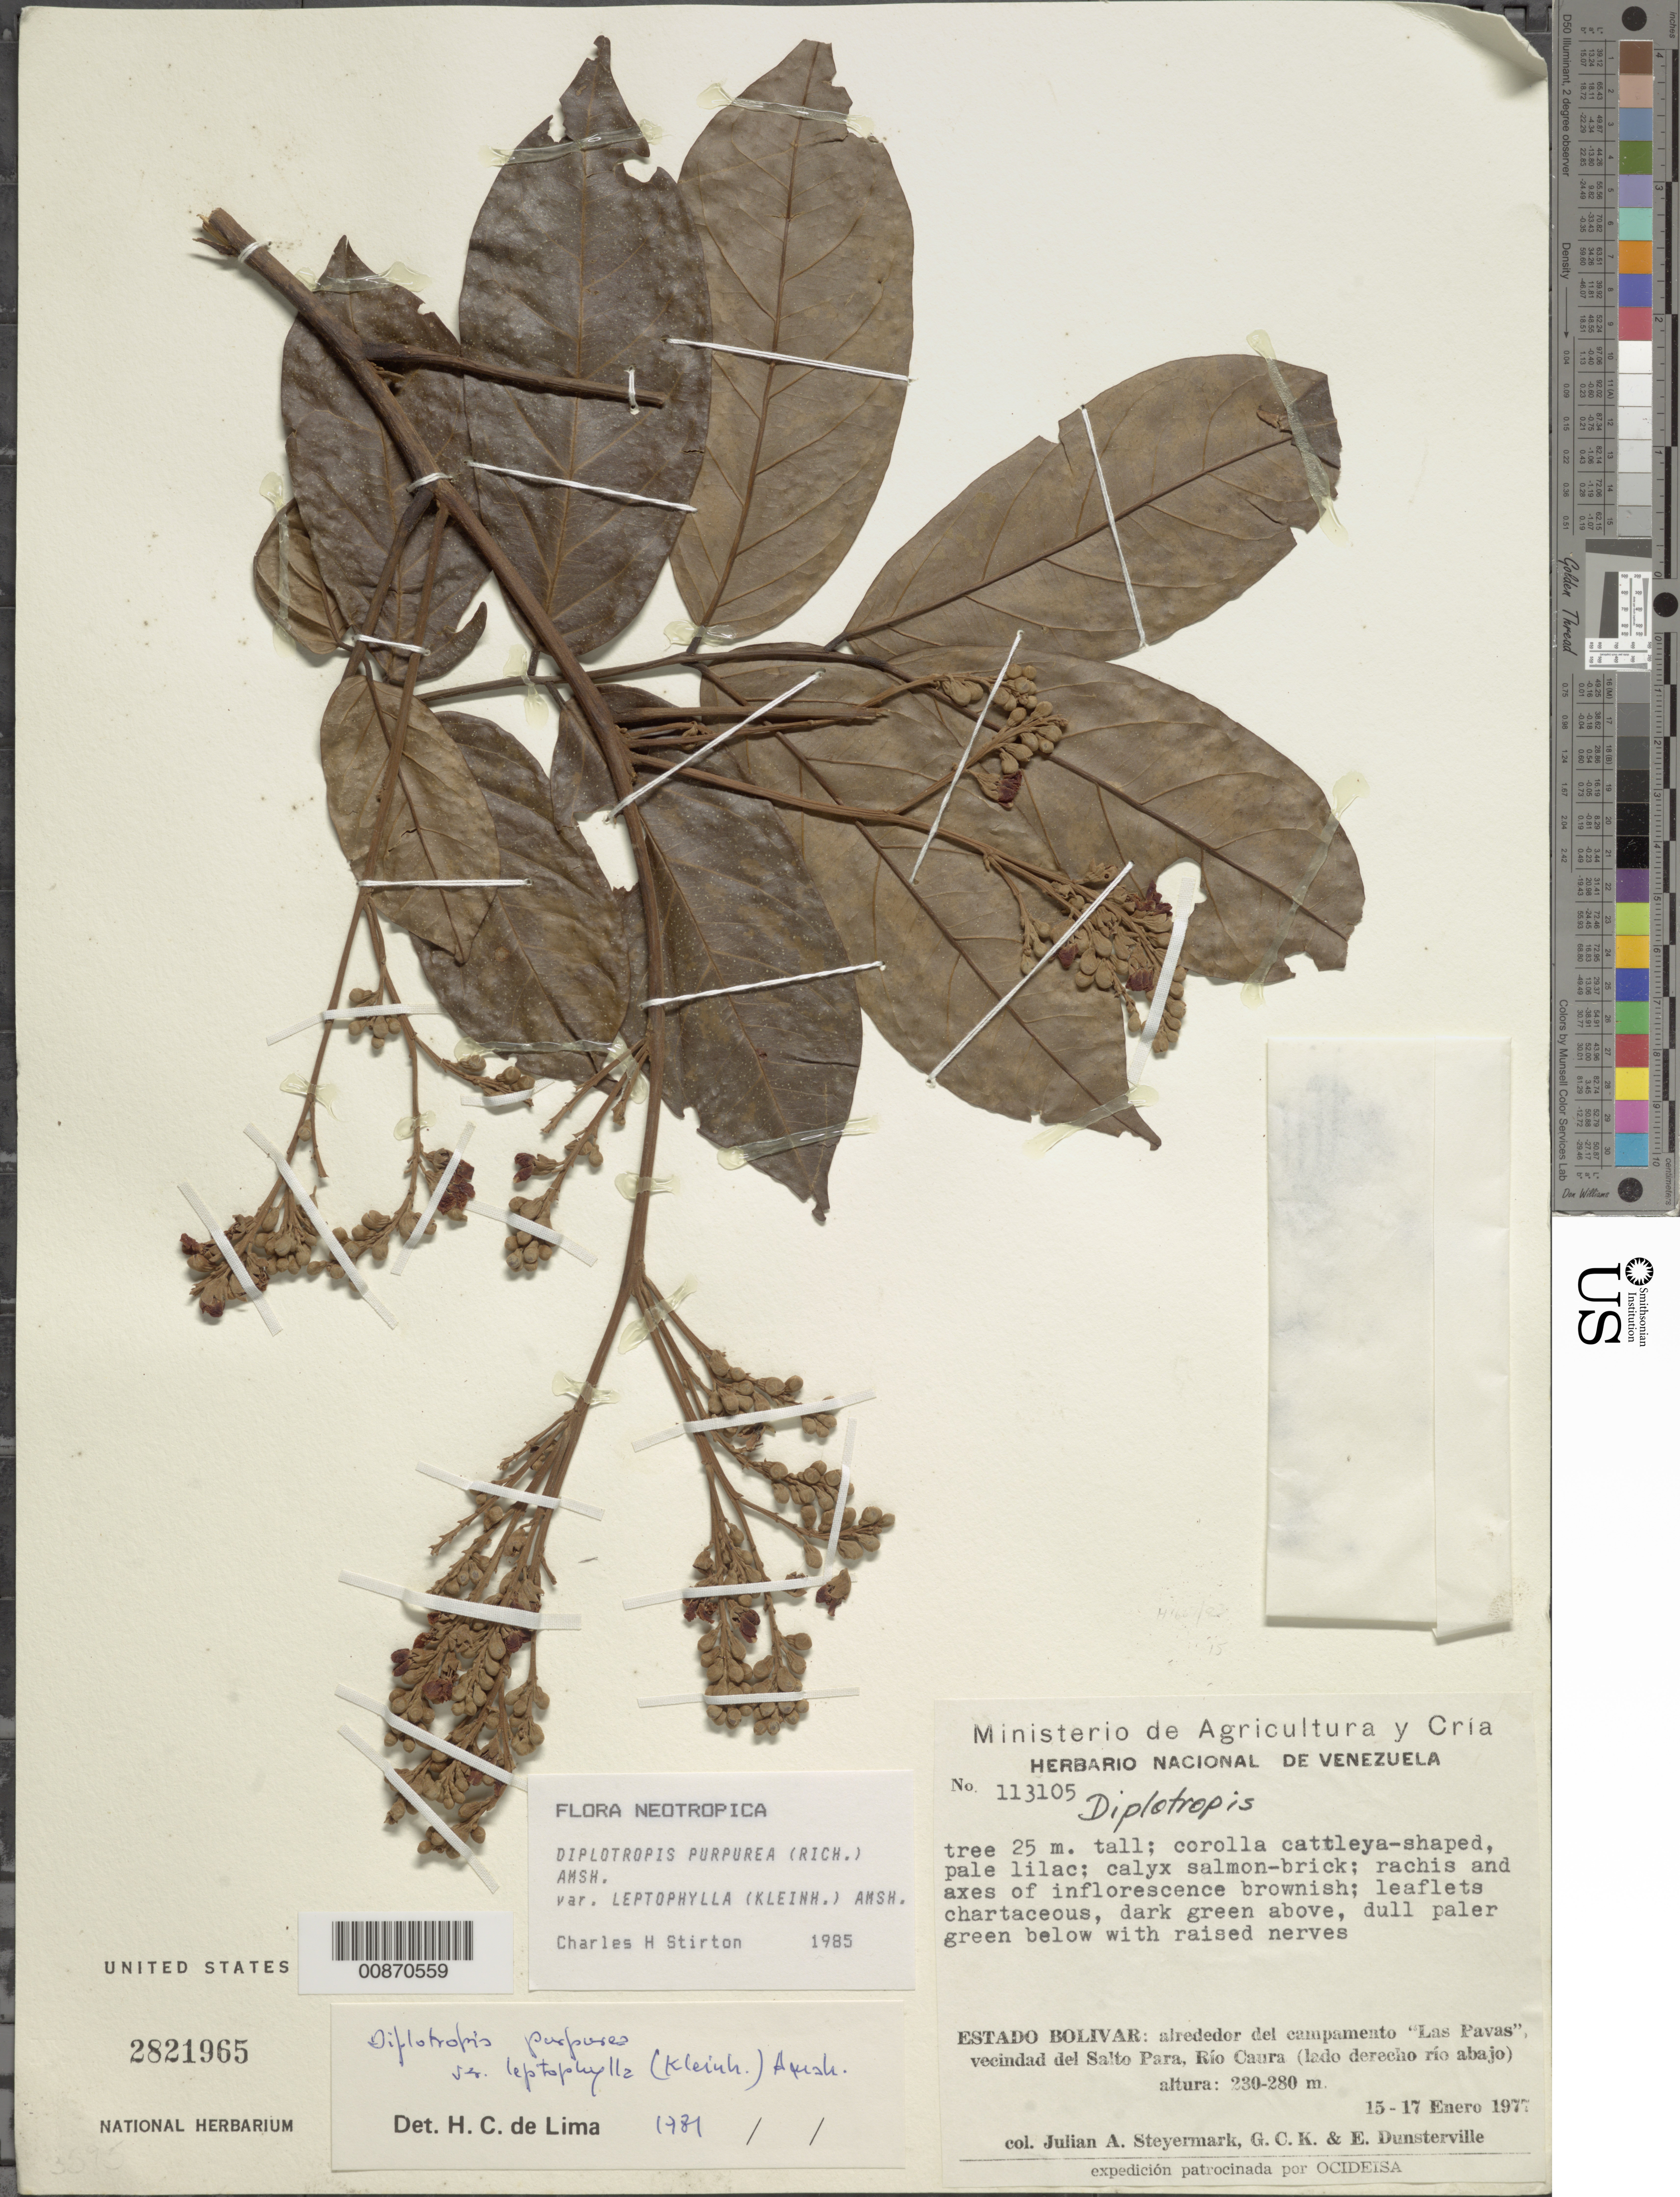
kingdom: Plantae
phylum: Tracheophyta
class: Magnoliopsida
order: Fabales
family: Fabaceae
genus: Diplotropis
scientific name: Diplotropis purpurea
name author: (Rich.) Amshoff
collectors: J. Steyermark, G. C. K. Dunsterville & E. Dunsterville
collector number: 113105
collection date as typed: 15-Jan-77 to 17-Jan-77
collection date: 1977-01-15/1977-01-17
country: Venezuela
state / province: Bolívar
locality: Campamento "Las Pavas," in vicinity of Salto Para, Río Caura (right bank of river)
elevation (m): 230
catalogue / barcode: US 2821965